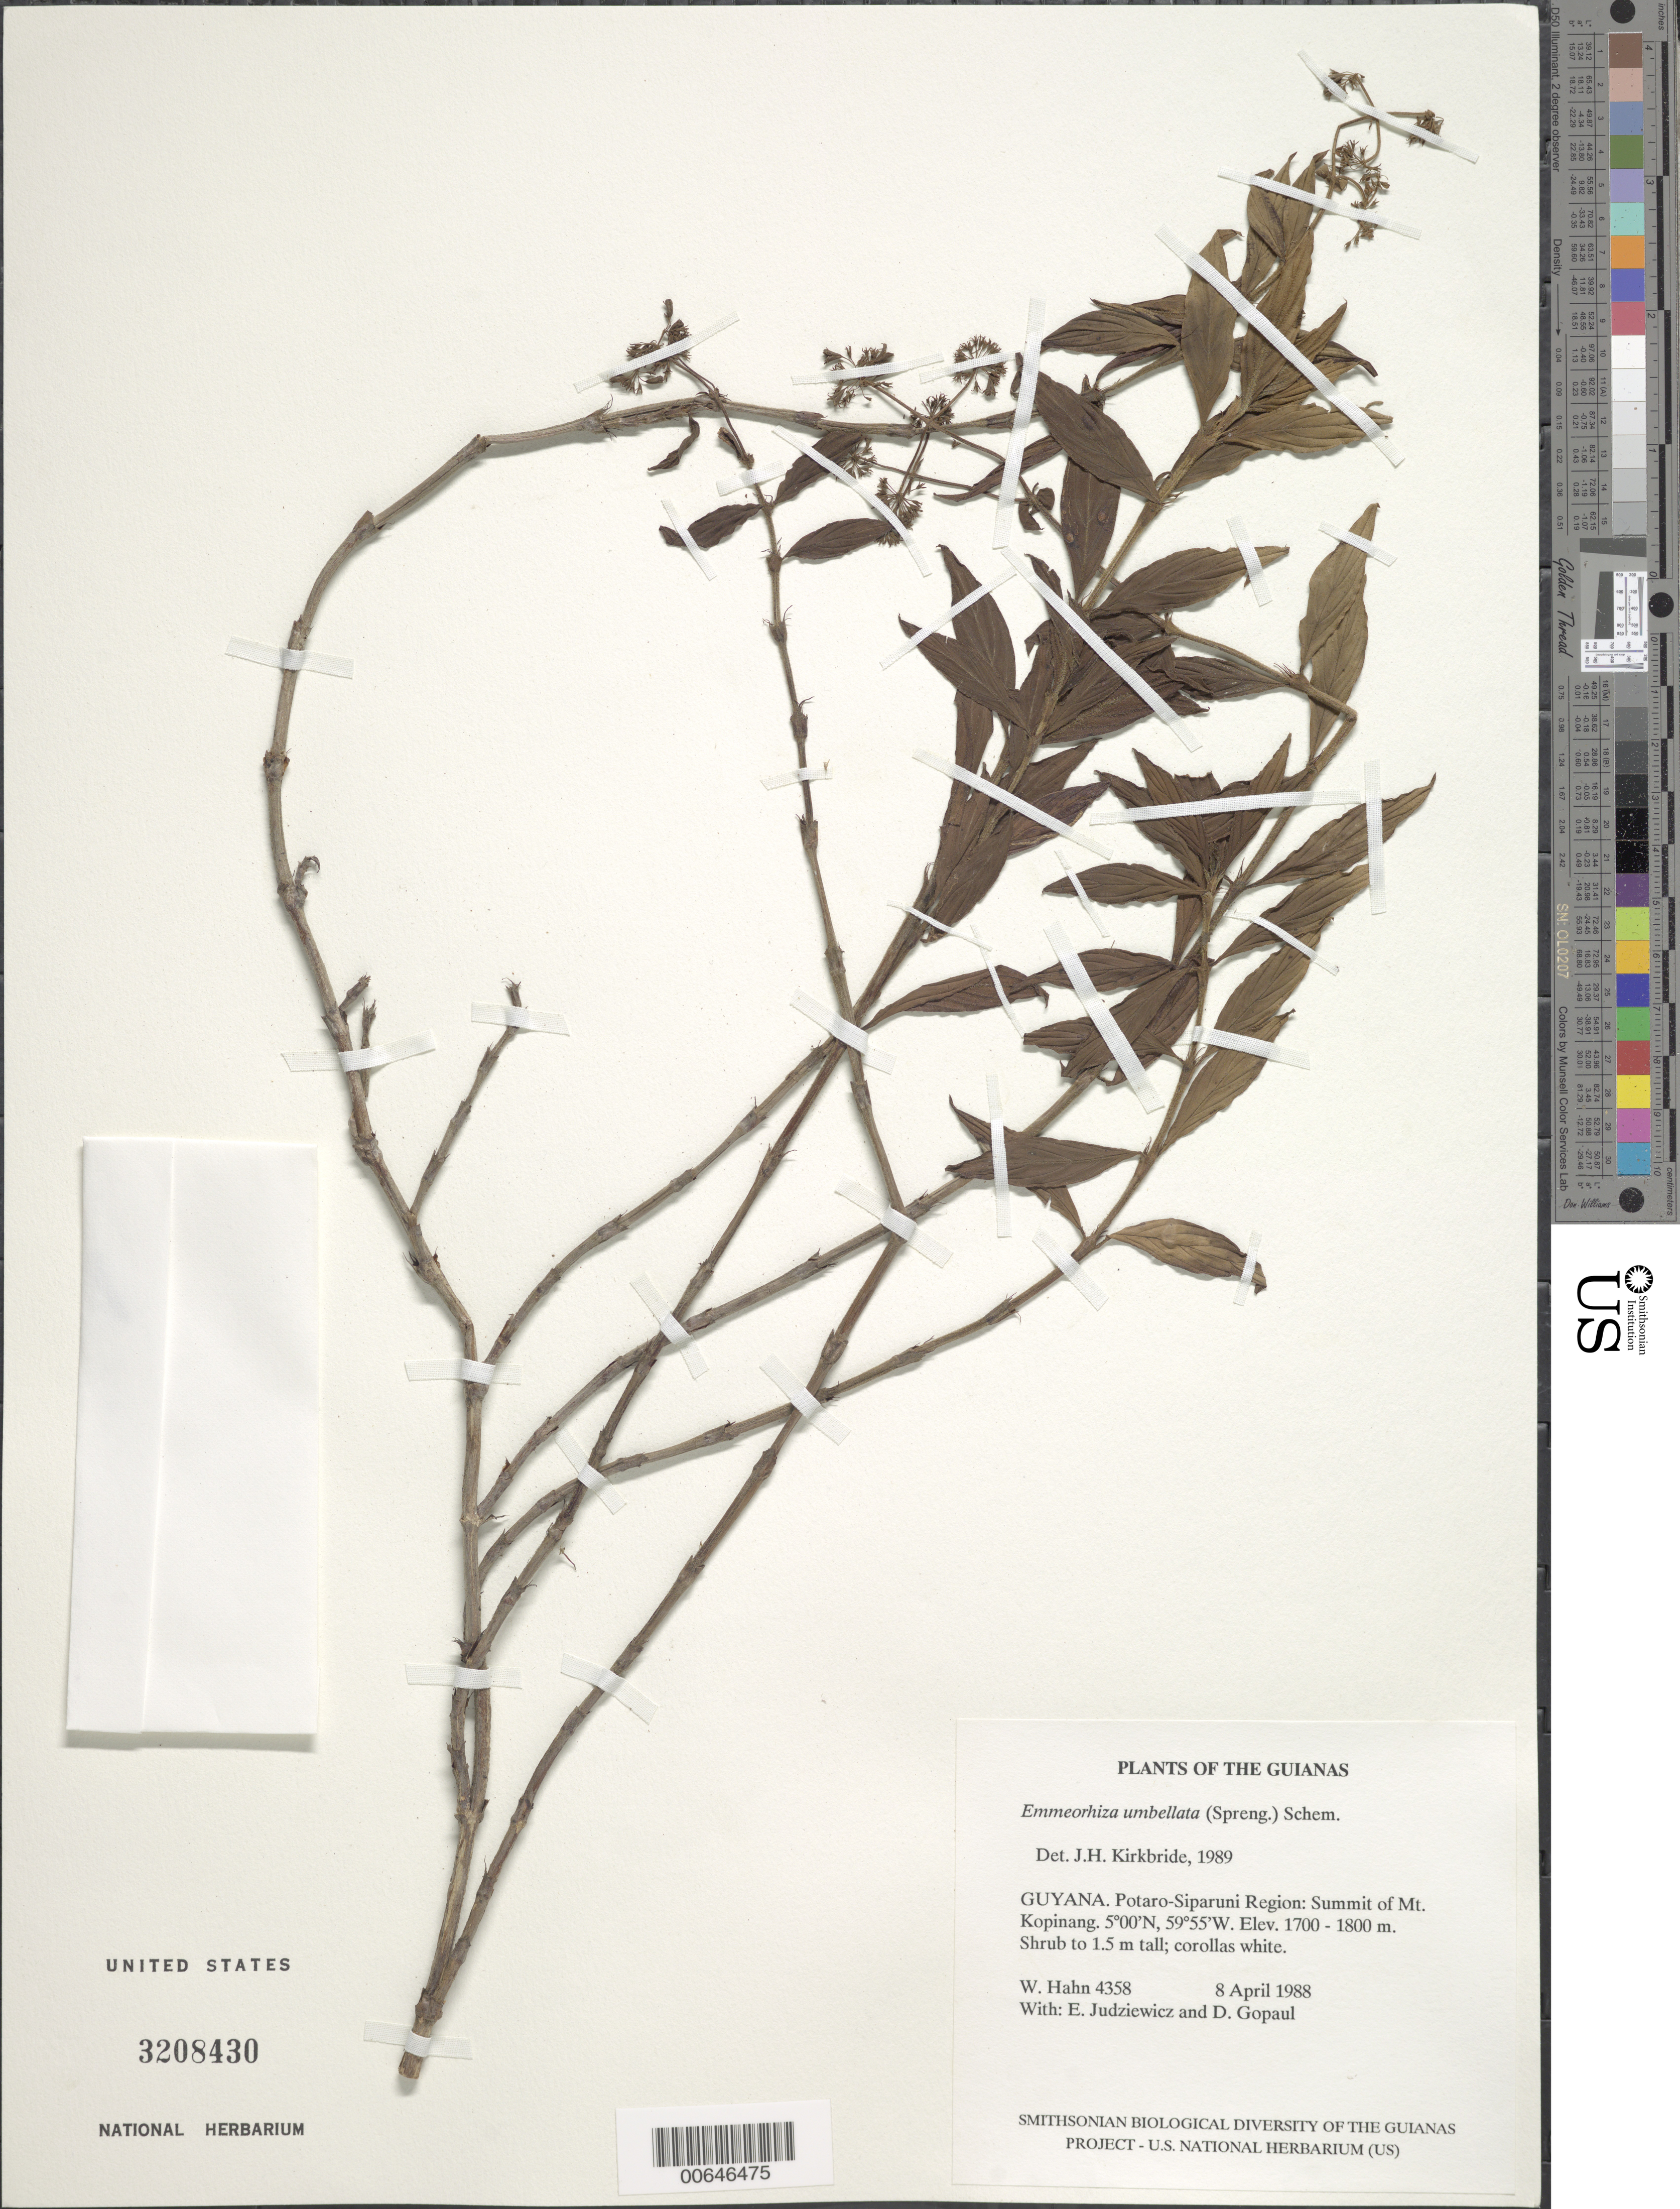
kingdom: Plantae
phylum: Tracheophyta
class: Magnoliopsida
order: Gentianales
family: Rubiaceae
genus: Emmeorhiza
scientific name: Emmeorhiza umbellata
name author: (Spreng.) K. Schum.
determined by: Kirkbride, J. H.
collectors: W. Hahn, E. J. Judziewicz & D. Gopaul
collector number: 4358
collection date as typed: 8 April 1988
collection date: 1988-04-08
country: Guyana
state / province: Potaro-Siparuni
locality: Summit of Mt. Kopinang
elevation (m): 1700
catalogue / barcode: US 3208430